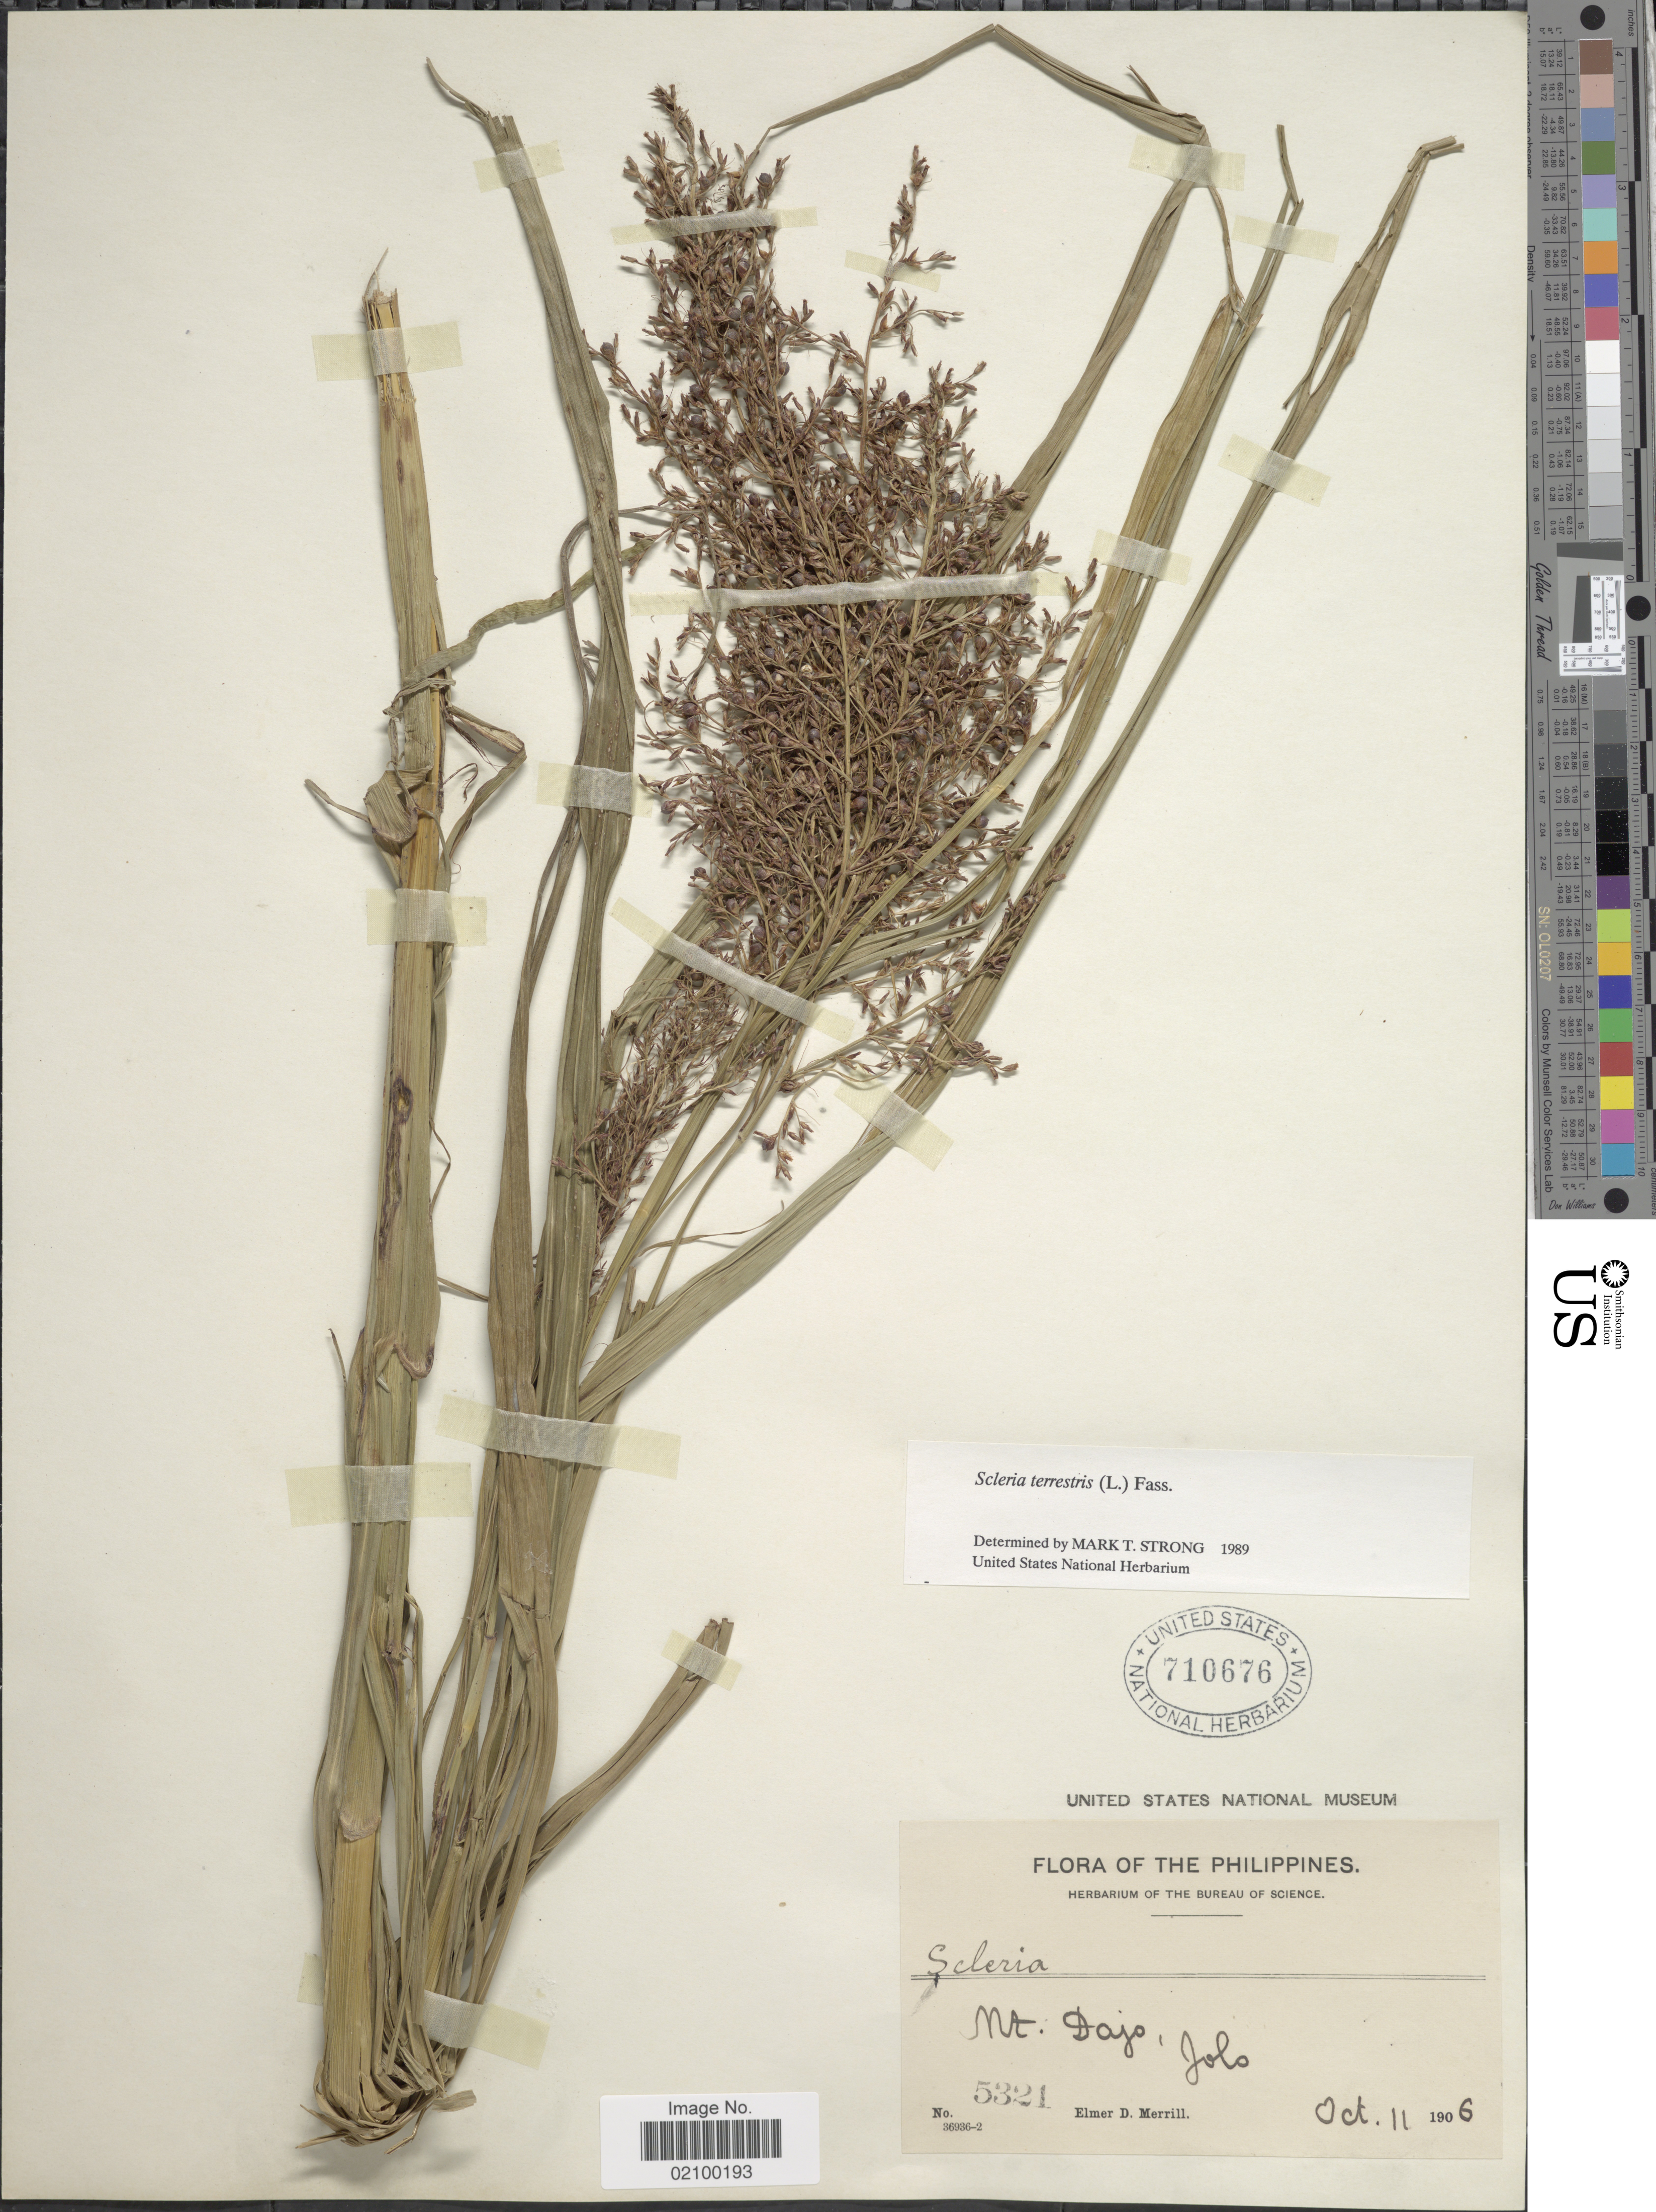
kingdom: Plantae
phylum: Tracheophyta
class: Liliopsida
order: Poales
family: Cyperaceae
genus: Scleria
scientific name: Scleria terrestris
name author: (L.) Fassett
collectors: E. D. Merrill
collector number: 5321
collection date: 1906-10-11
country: Philippines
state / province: Muslim Mindanao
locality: Mt. Dajo, Jolo.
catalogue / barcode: US 710676